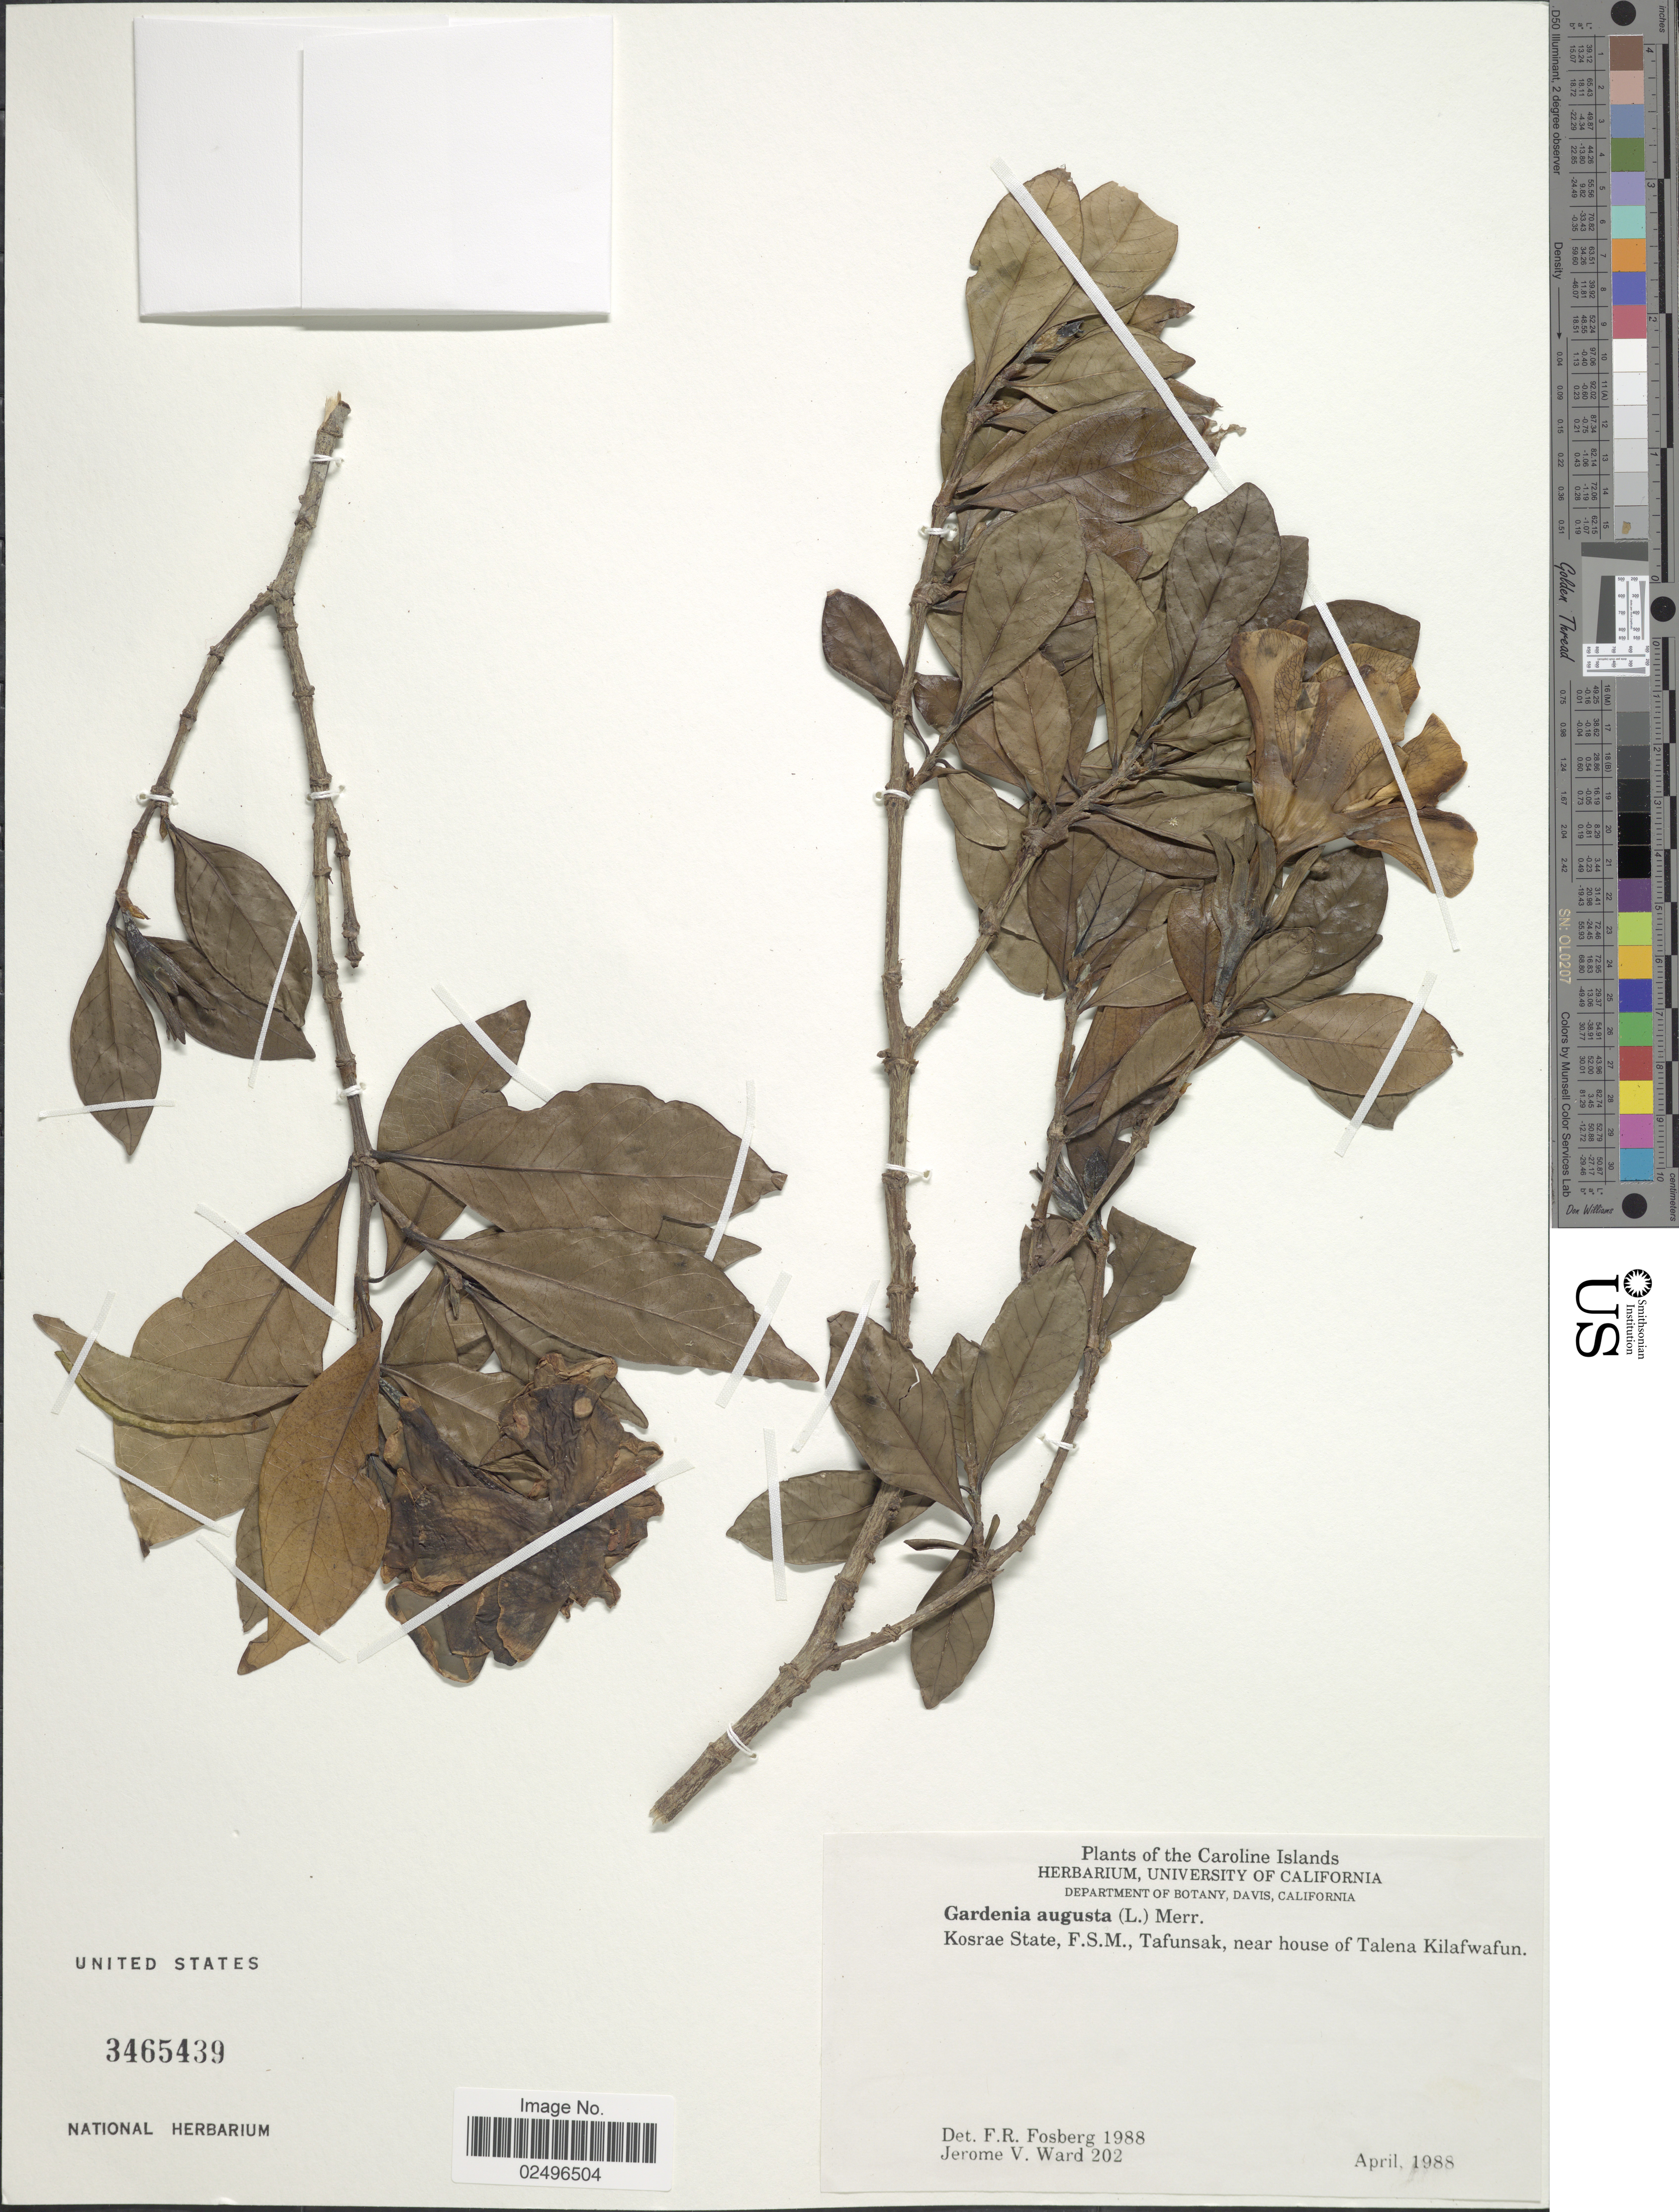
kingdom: Plantae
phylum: Tracheophyta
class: Magnoliopsida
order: Gentianales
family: Rubiaceae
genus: Gardenia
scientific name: Gardenia augusta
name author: (L.) Merr.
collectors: J. V. Ward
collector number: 202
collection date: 1988-04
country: Micronesia, Federated States of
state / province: Kosrae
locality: The Caroline Islands, Kosrae State, F.S.M. Tafunsak, near house of Talena Kilafwafun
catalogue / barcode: US 3465439